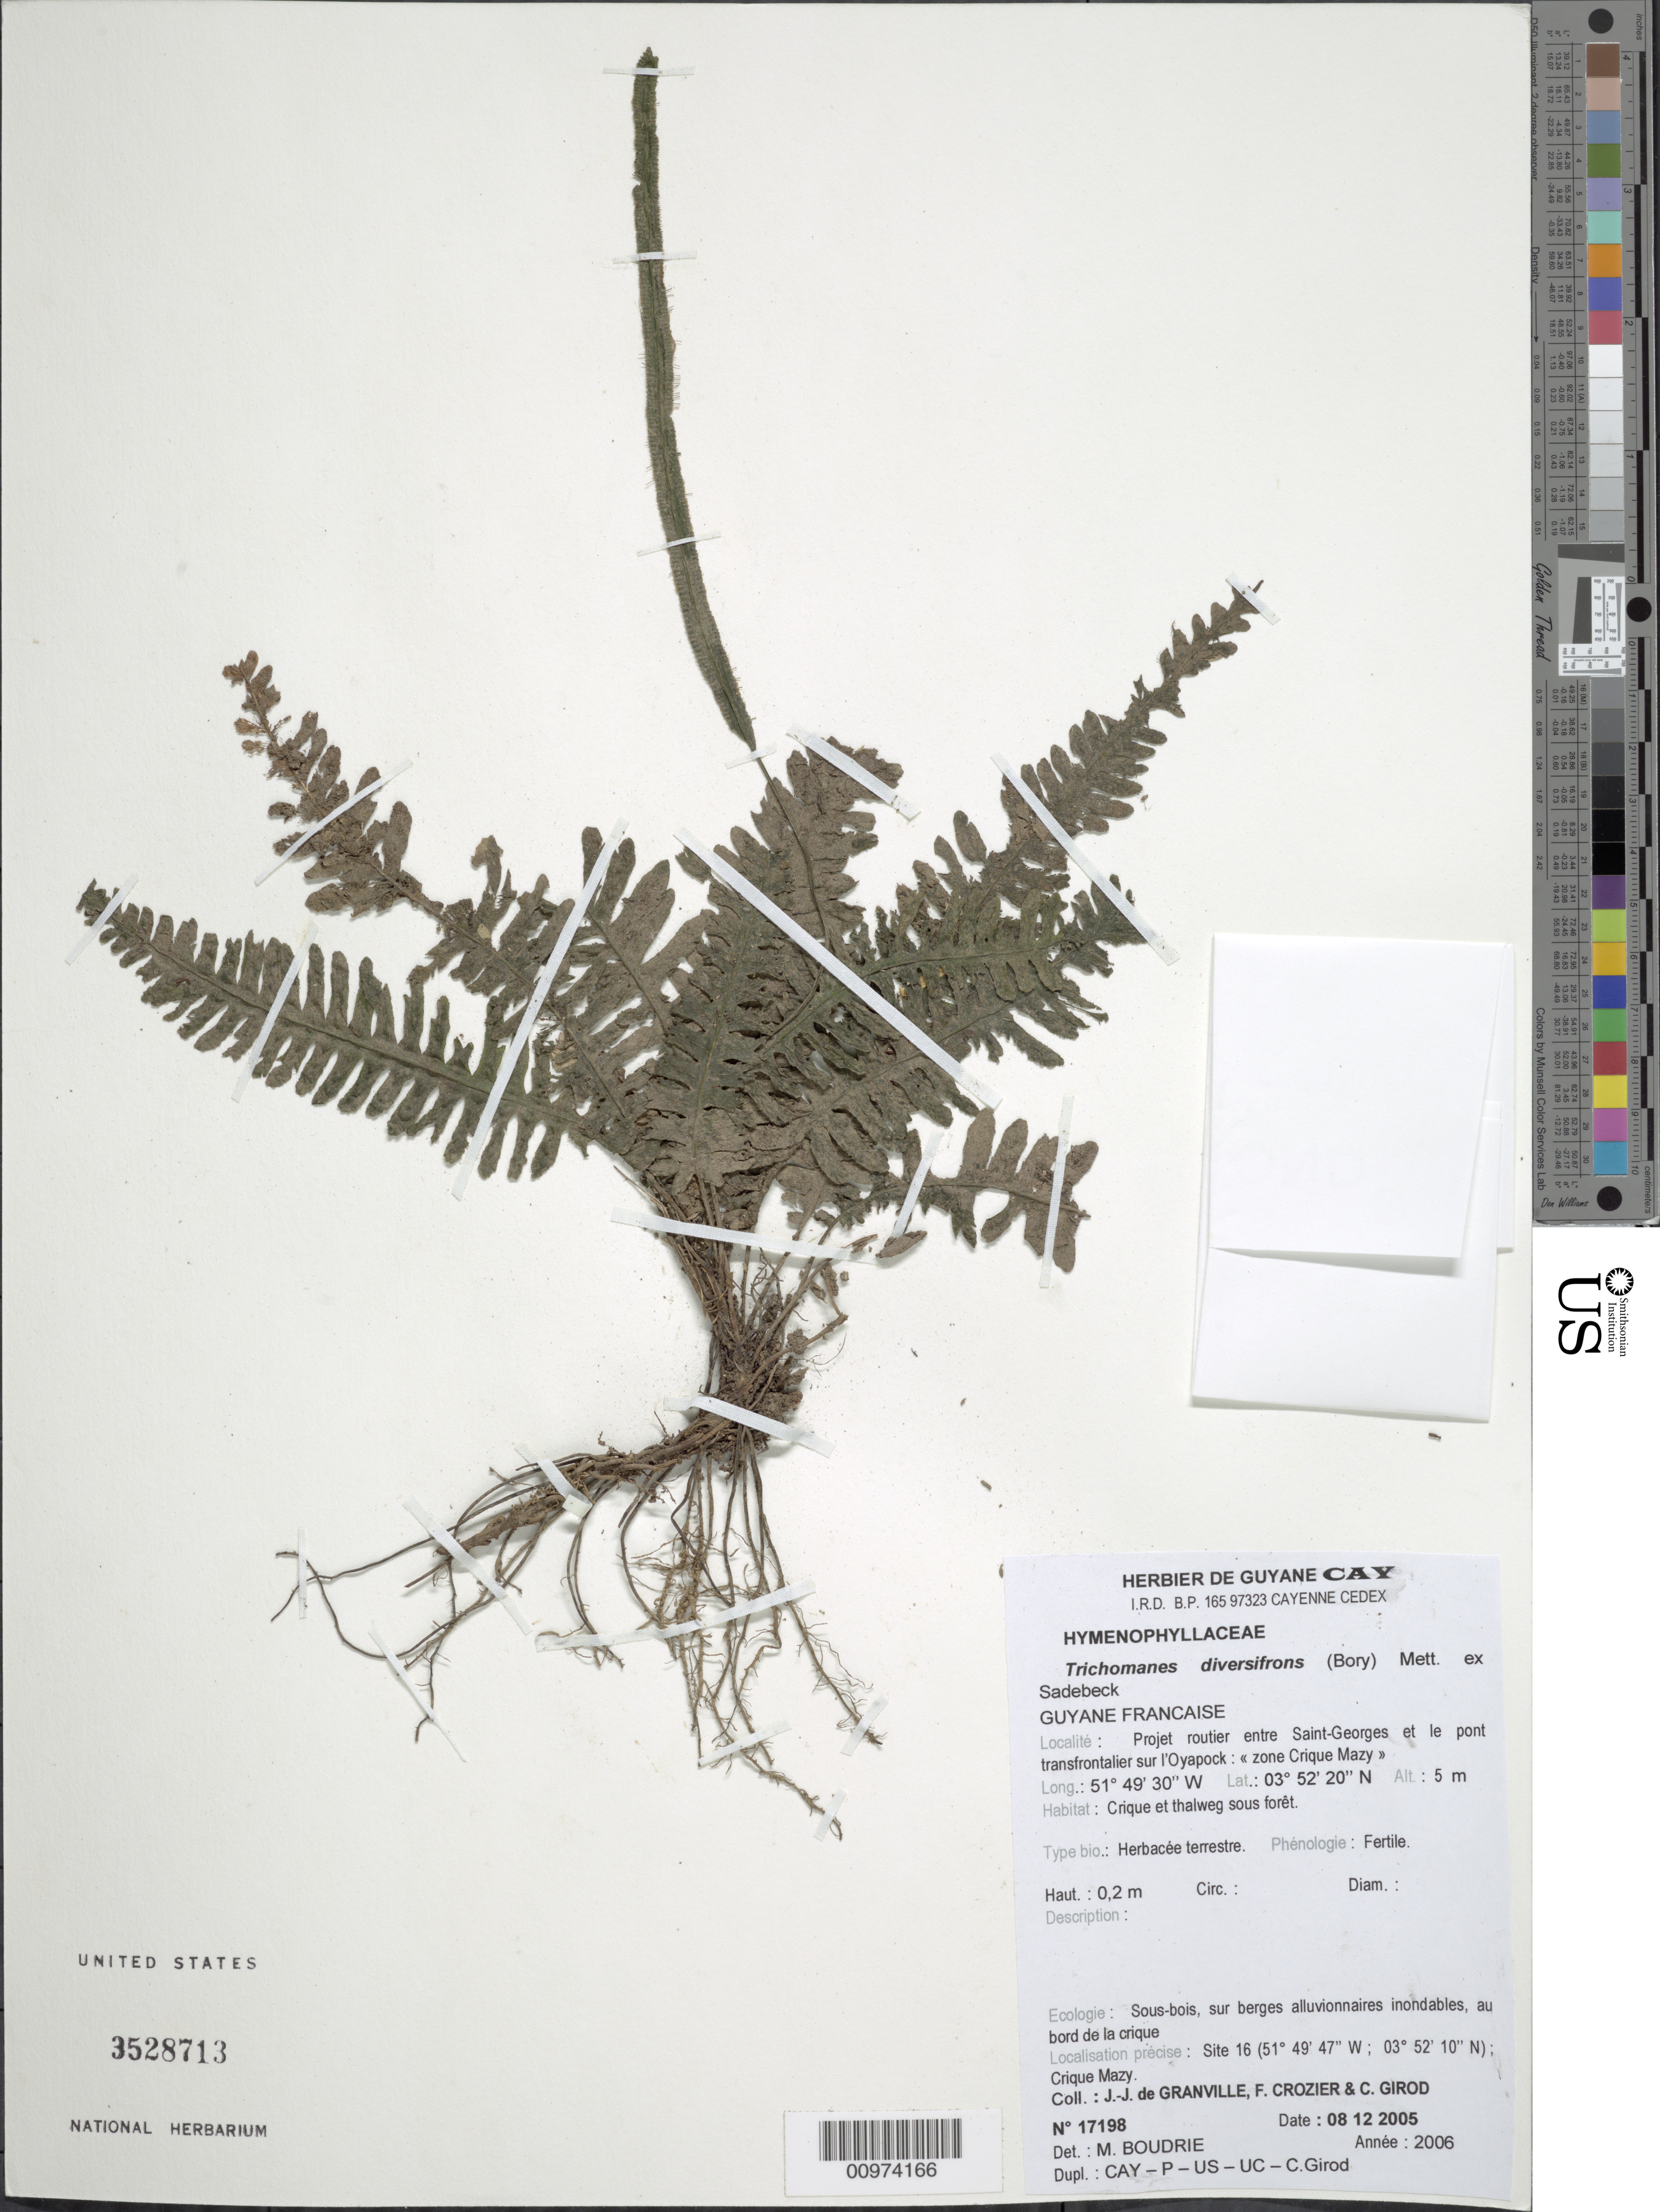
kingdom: Plantae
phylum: Tracheophyta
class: Polypodiopsida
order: Hymenophyllales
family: Hymenophyllaceae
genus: Trichomanes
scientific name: Trichomanes diversifrons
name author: (Bory) Mett. ex Sadeb.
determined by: Boudrie, M.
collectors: J.-J. de Granville, F. Crozier & C. Girod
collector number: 17198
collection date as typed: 8-Dec-05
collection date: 2005-12-08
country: French Guiana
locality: Project routier entre Saint-Georges et le pont transfrontalier sur l'Oyapock, "zone Crique Mazy", site 16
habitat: Crique et thalweg sous foret. Sous-bois, sur berges alluvionnaires inondables, au bord de la crique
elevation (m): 5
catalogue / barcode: US 3528713